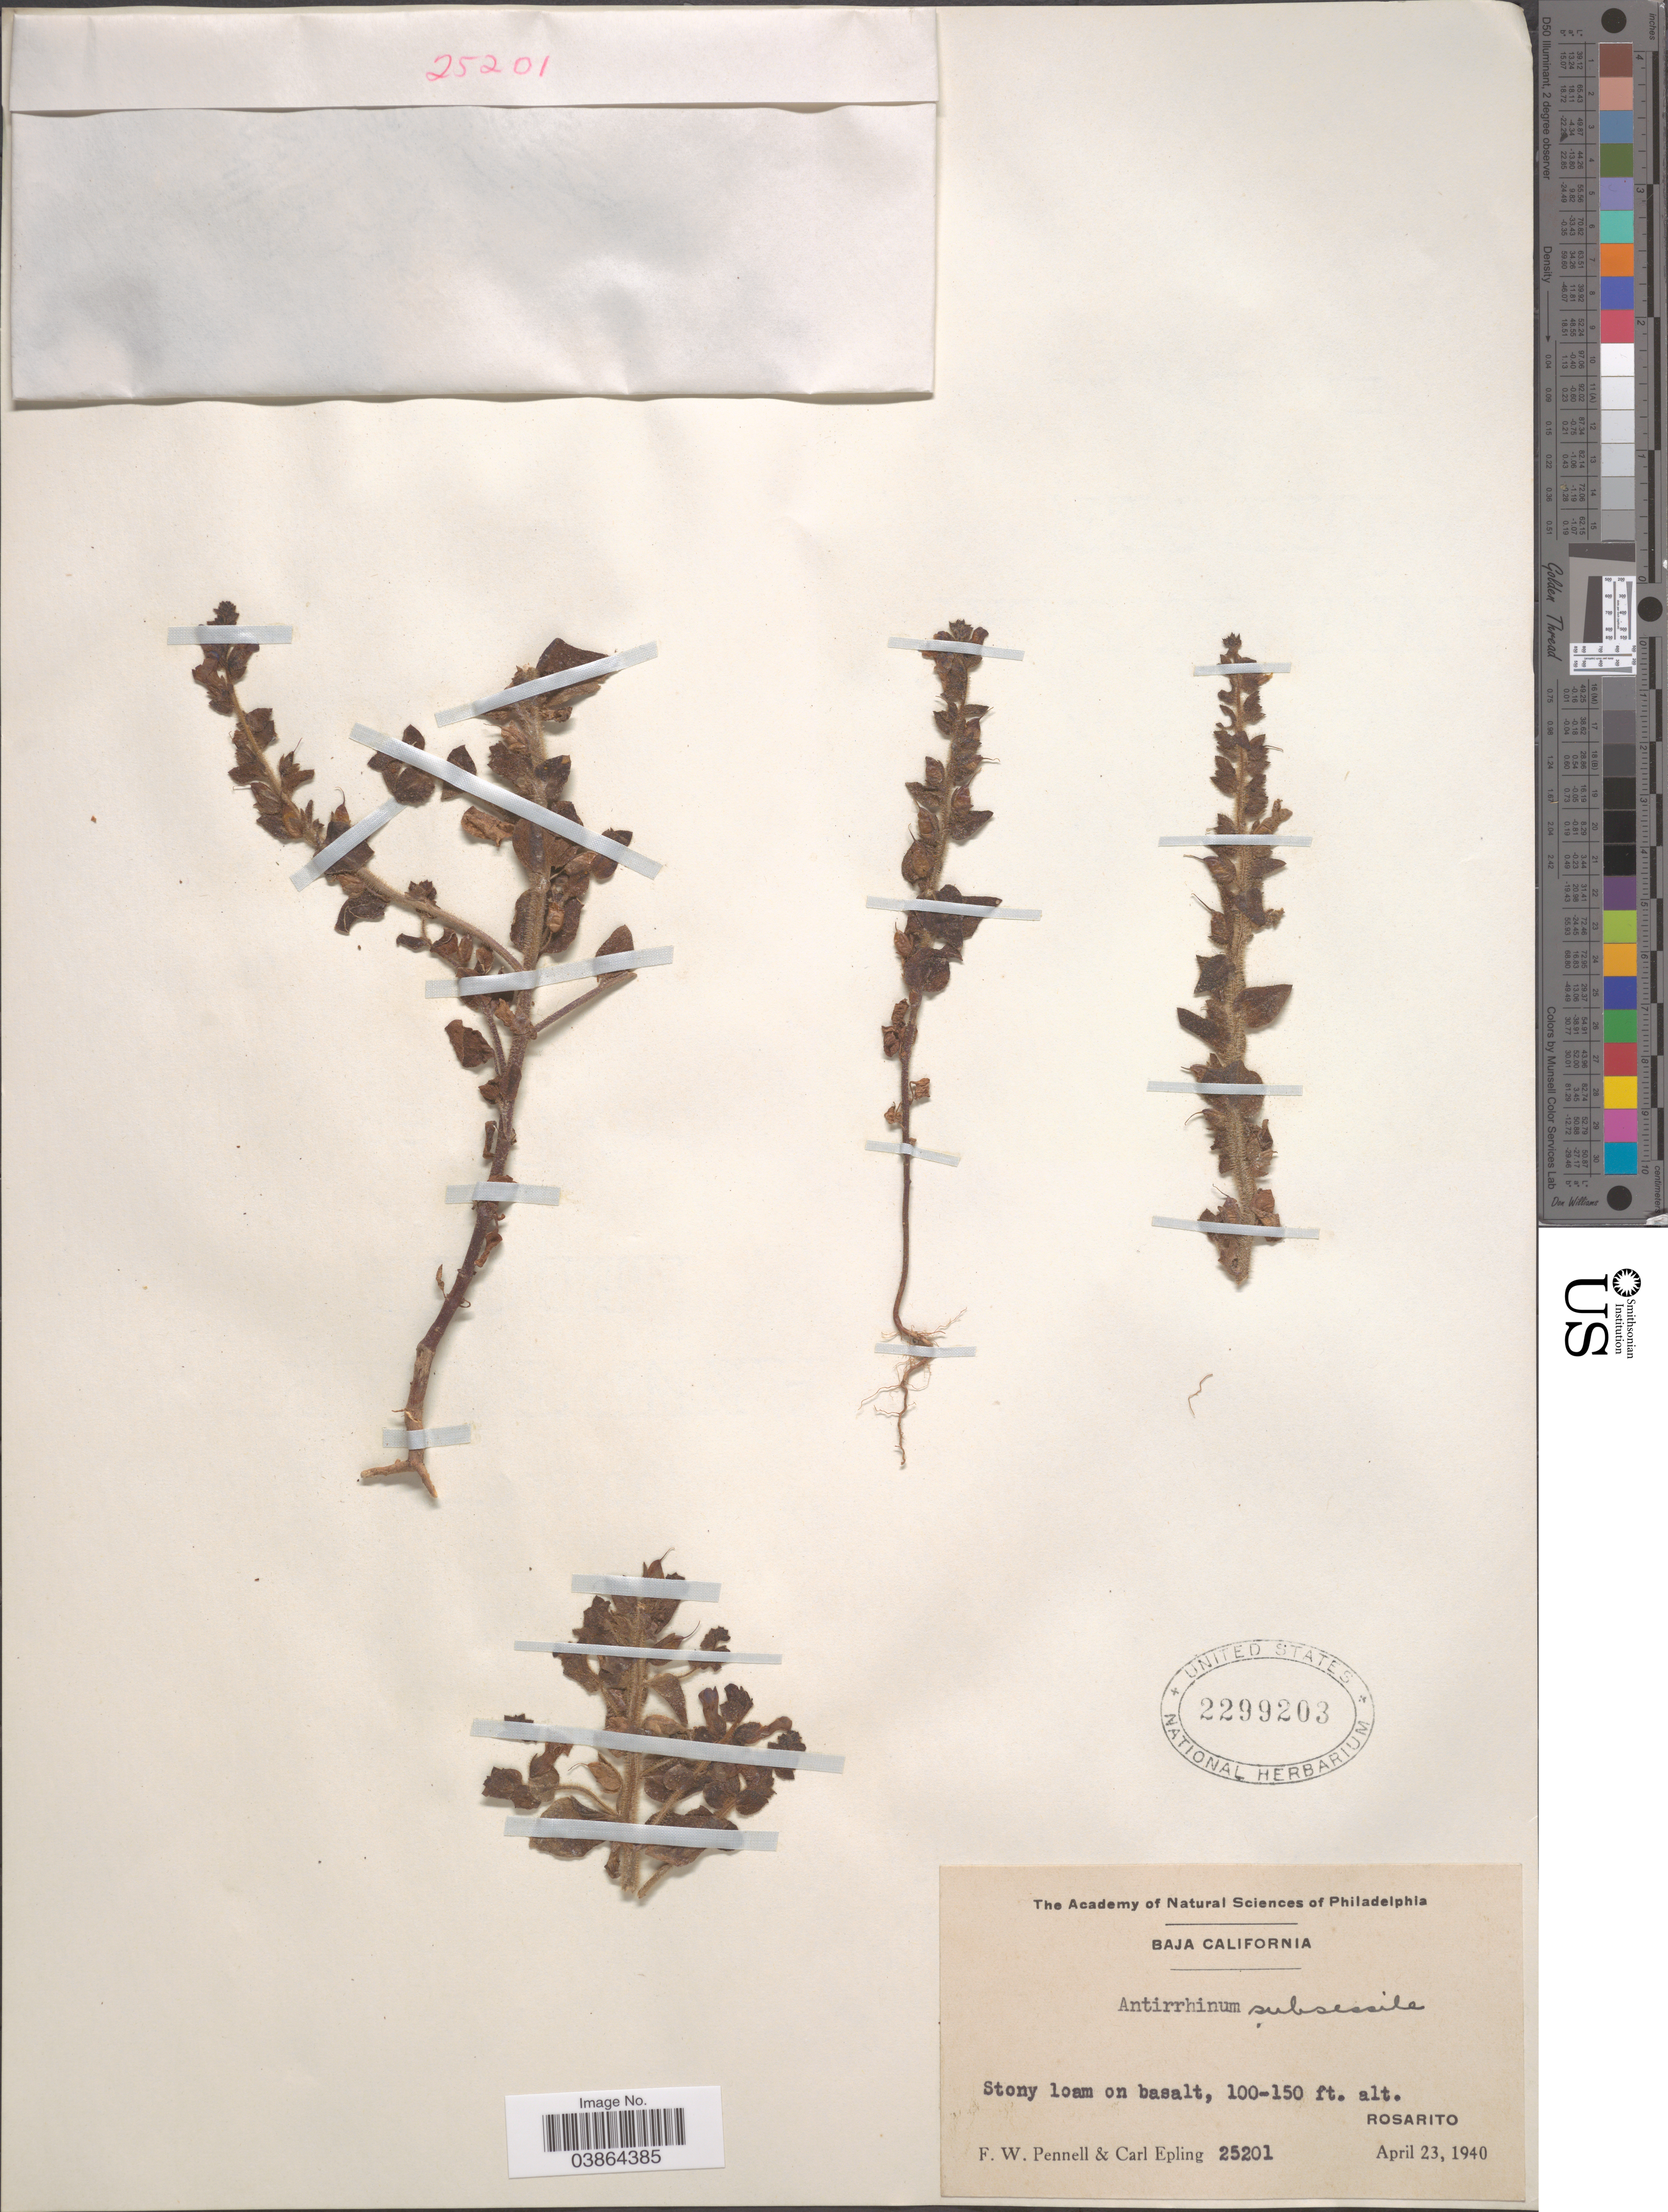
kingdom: Plantae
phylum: Tracheophyta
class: Magnoliopsida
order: Lamiales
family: Plantaginaceae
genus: Sairocarpus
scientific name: Sairocarpus nuttallianus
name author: (Benth.) D.A. Sutton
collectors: F. W. Pennell & C. C. Epling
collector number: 25201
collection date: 1940-04-23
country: Mexico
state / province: Baja California Norte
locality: Rosarito.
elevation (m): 30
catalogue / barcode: US 2299203